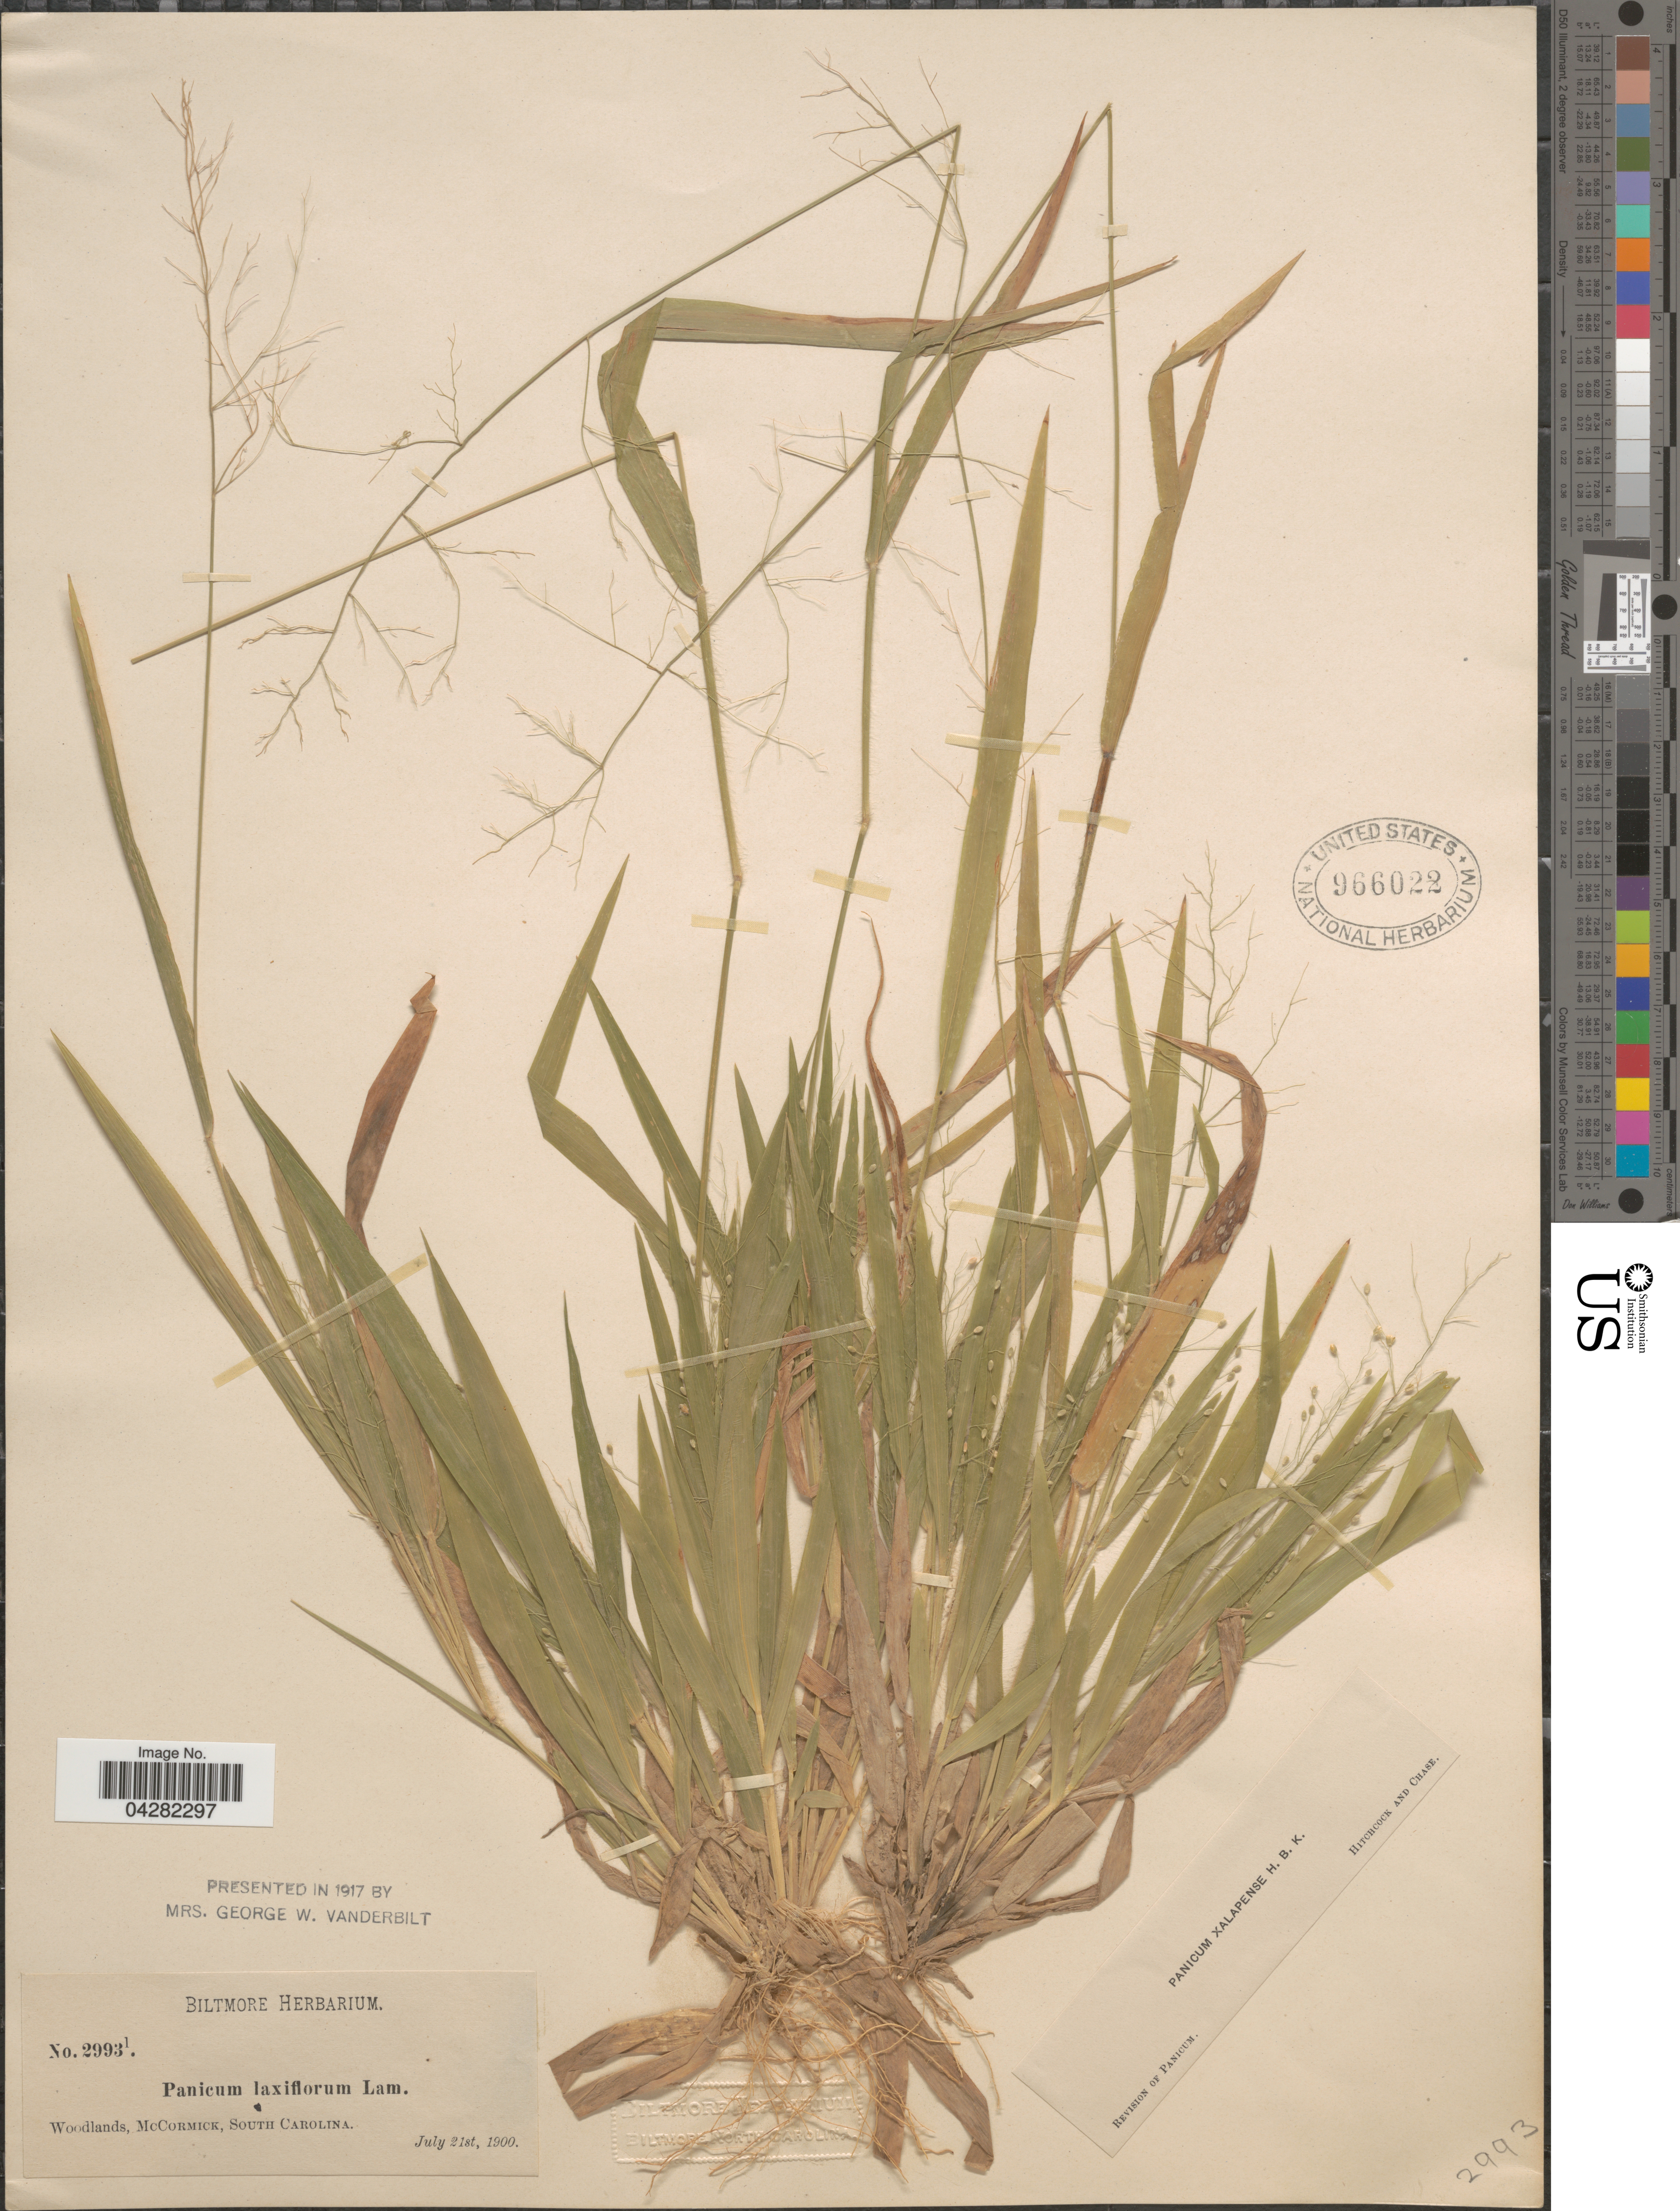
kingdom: Plantae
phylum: Tracheophyta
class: Liliopsida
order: Poales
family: Poaceae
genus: Dichanthelium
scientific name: Dichanthelium laxiflorum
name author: (Lam.) Gould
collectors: ex herb. Biltmore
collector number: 2993l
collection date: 1900-07-21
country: United States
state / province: South Carolina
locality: Woodlands, McCormick.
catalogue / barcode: US 966022